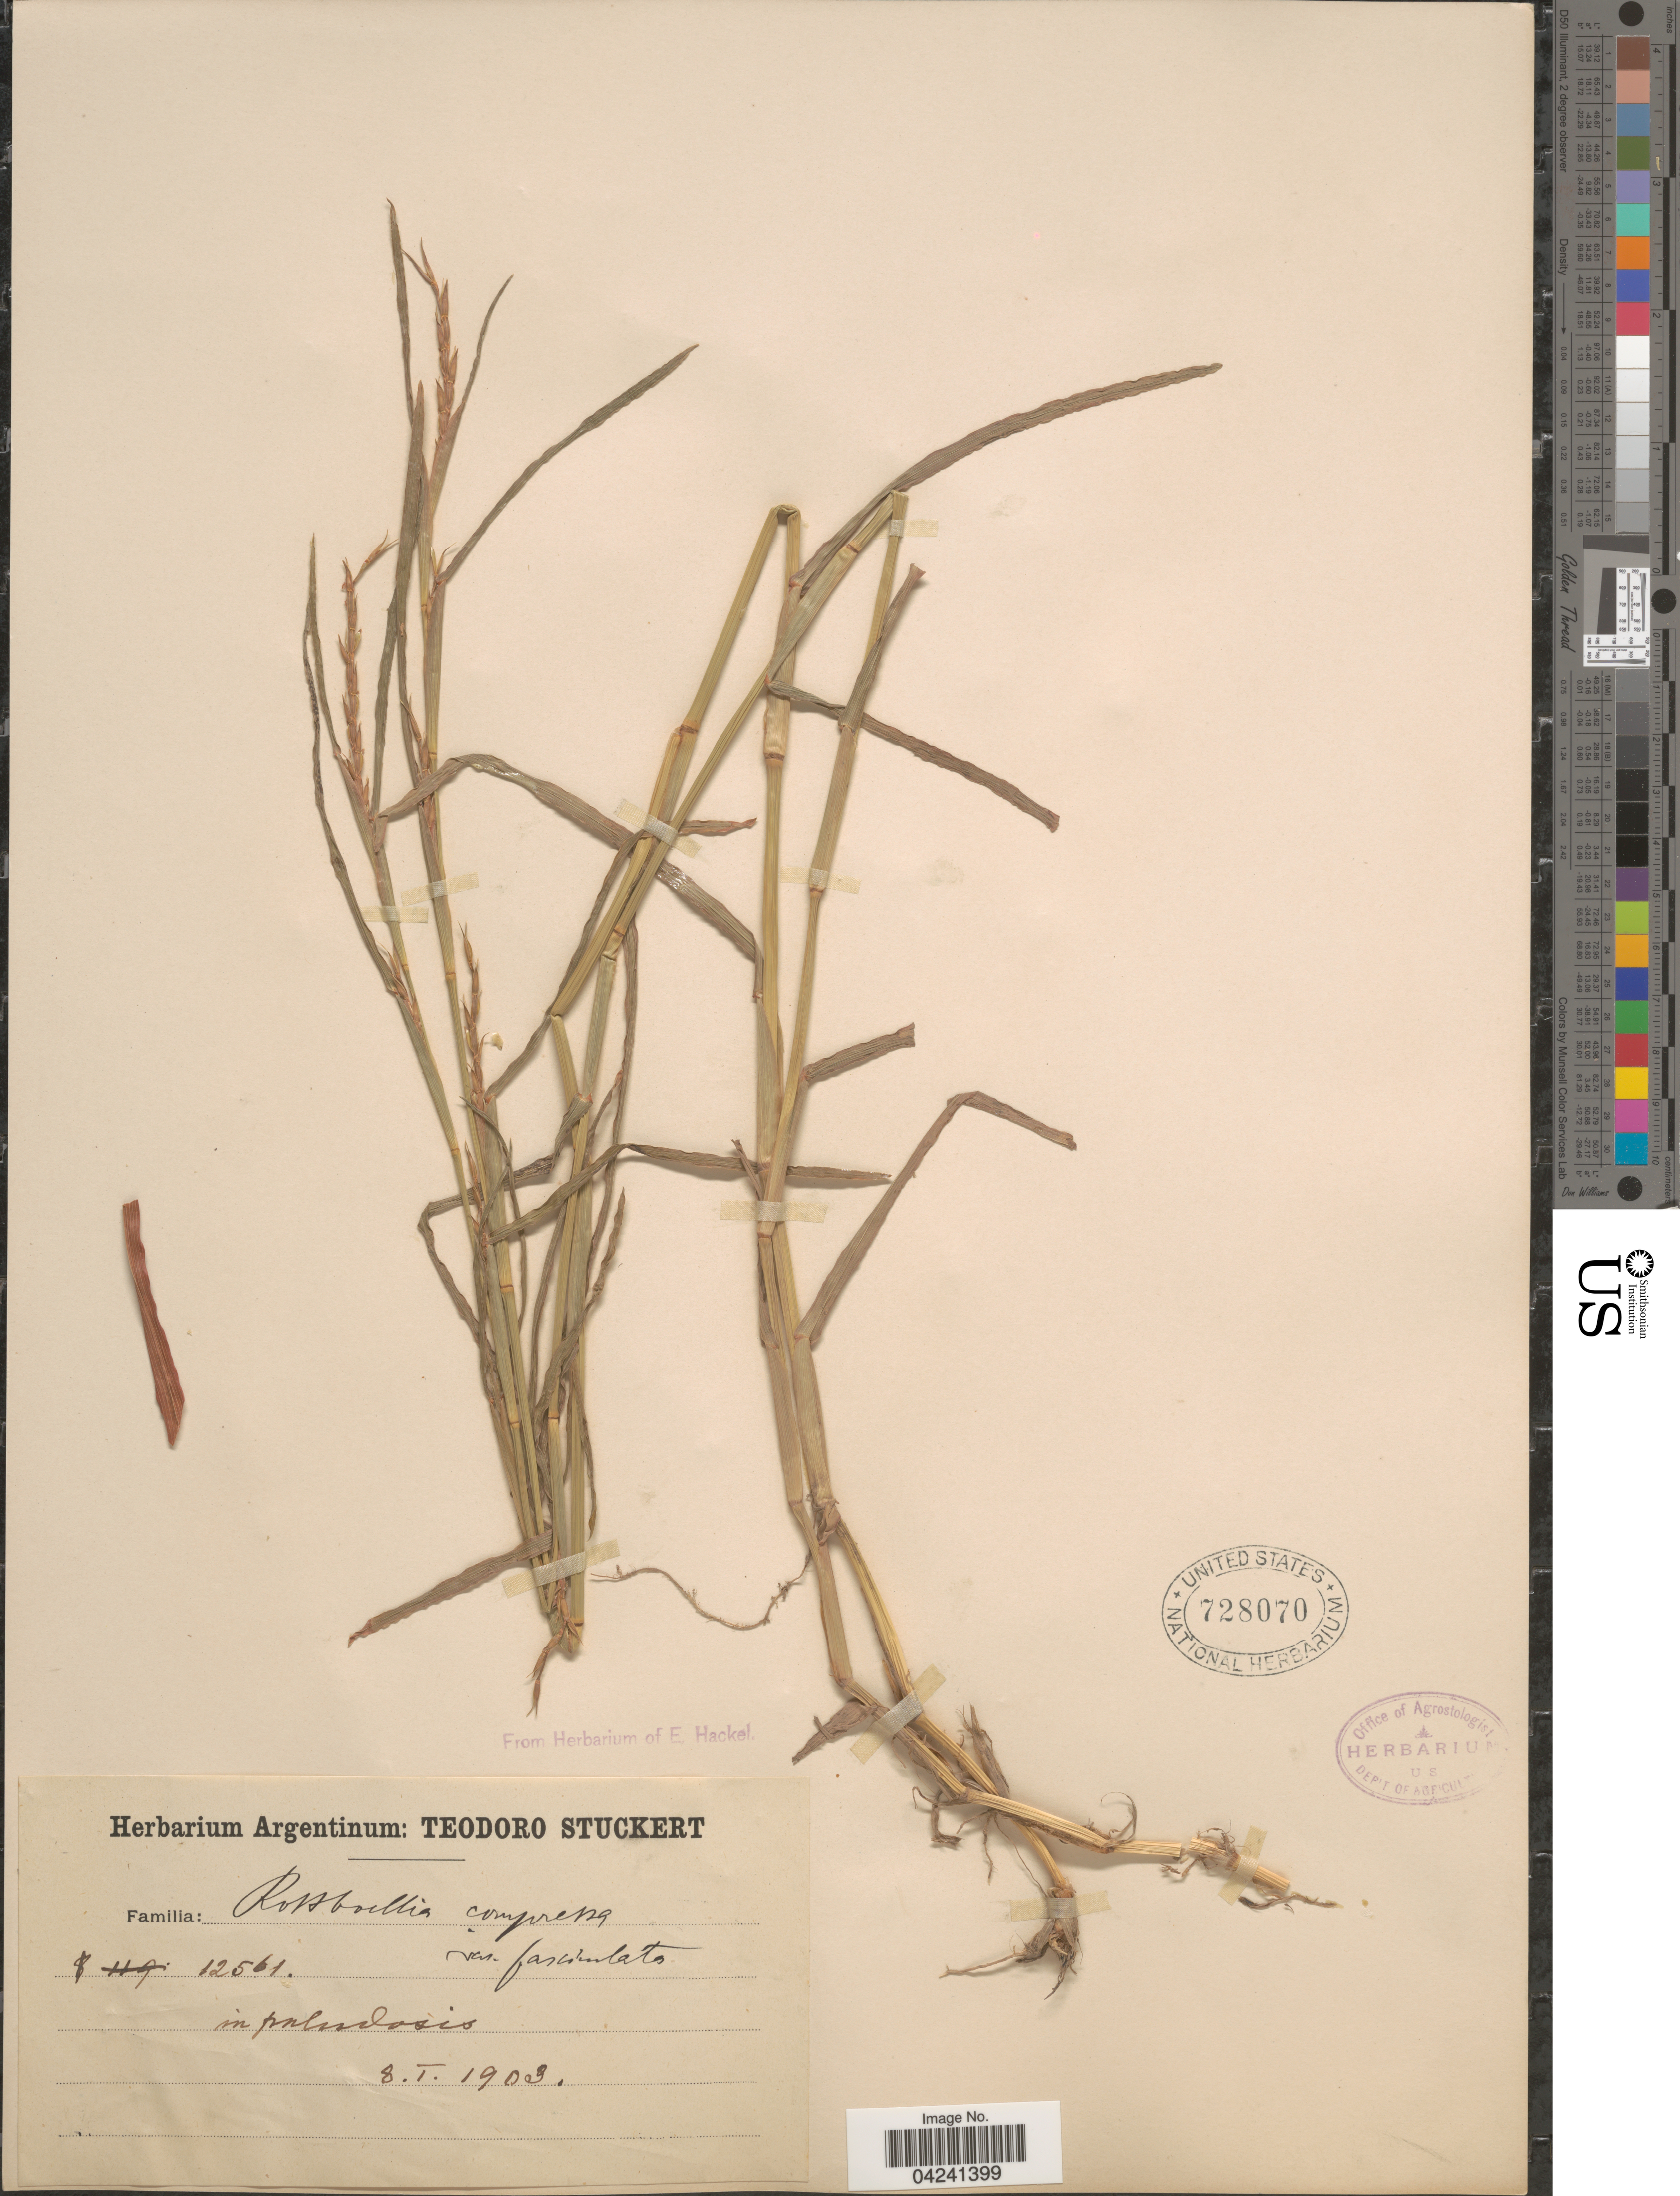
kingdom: Plantae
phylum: Tracheophyta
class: Liliopsida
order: Poales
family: Poaceae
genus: Hemarthria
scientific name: Hemarthria altissima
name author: (Poir.) Stapf & C. E. Hubb.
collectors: T. Stuckert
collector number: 12561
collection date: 1903-01-08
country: Argentina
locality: In paludosis.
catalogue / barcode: US 728070